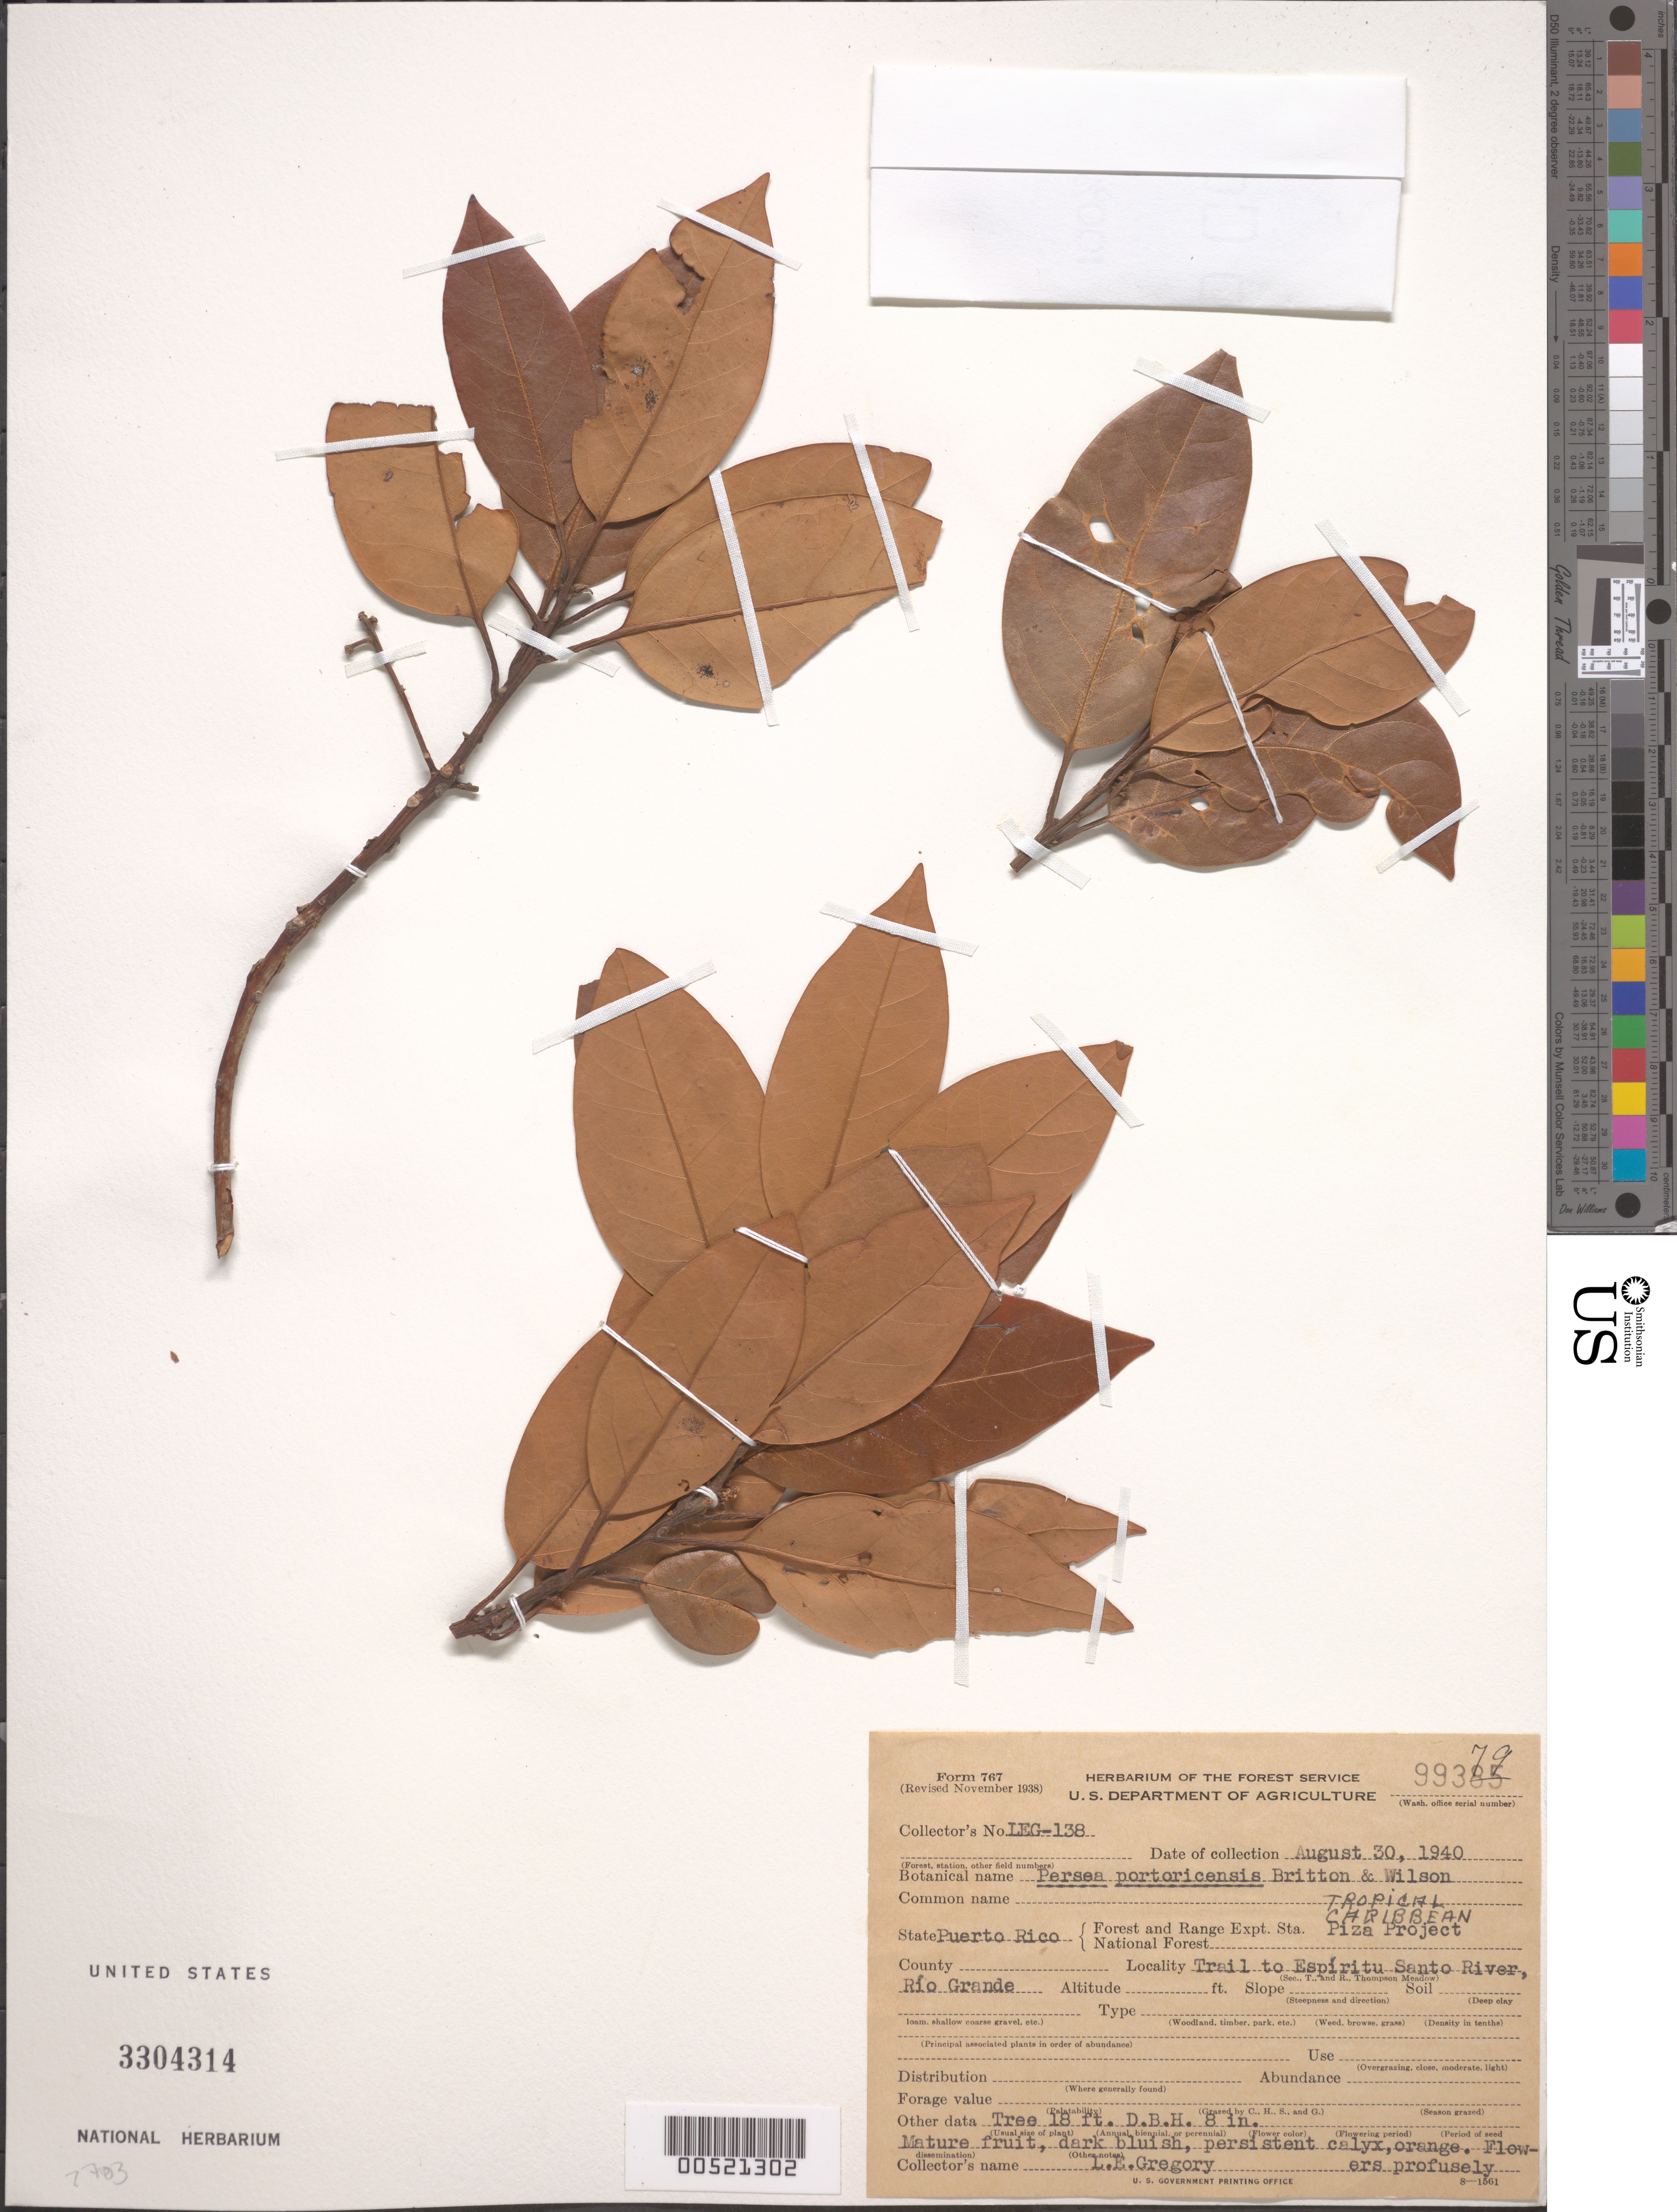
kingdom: Plantae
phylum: Tracheophyta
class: Magnoliopsida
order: Laurales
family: Lauraceae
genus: Persea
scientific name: Persea portoricensis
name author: Britton & Wilson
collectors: L. E. Gregory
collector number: LEG-138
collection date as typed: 30 Aug 1940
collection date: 1940-08-30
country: Puerto Rico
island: Greater Antilles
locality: Caribbean National Forest: Broken top, El Toro Trail.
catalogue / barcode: US 3304314